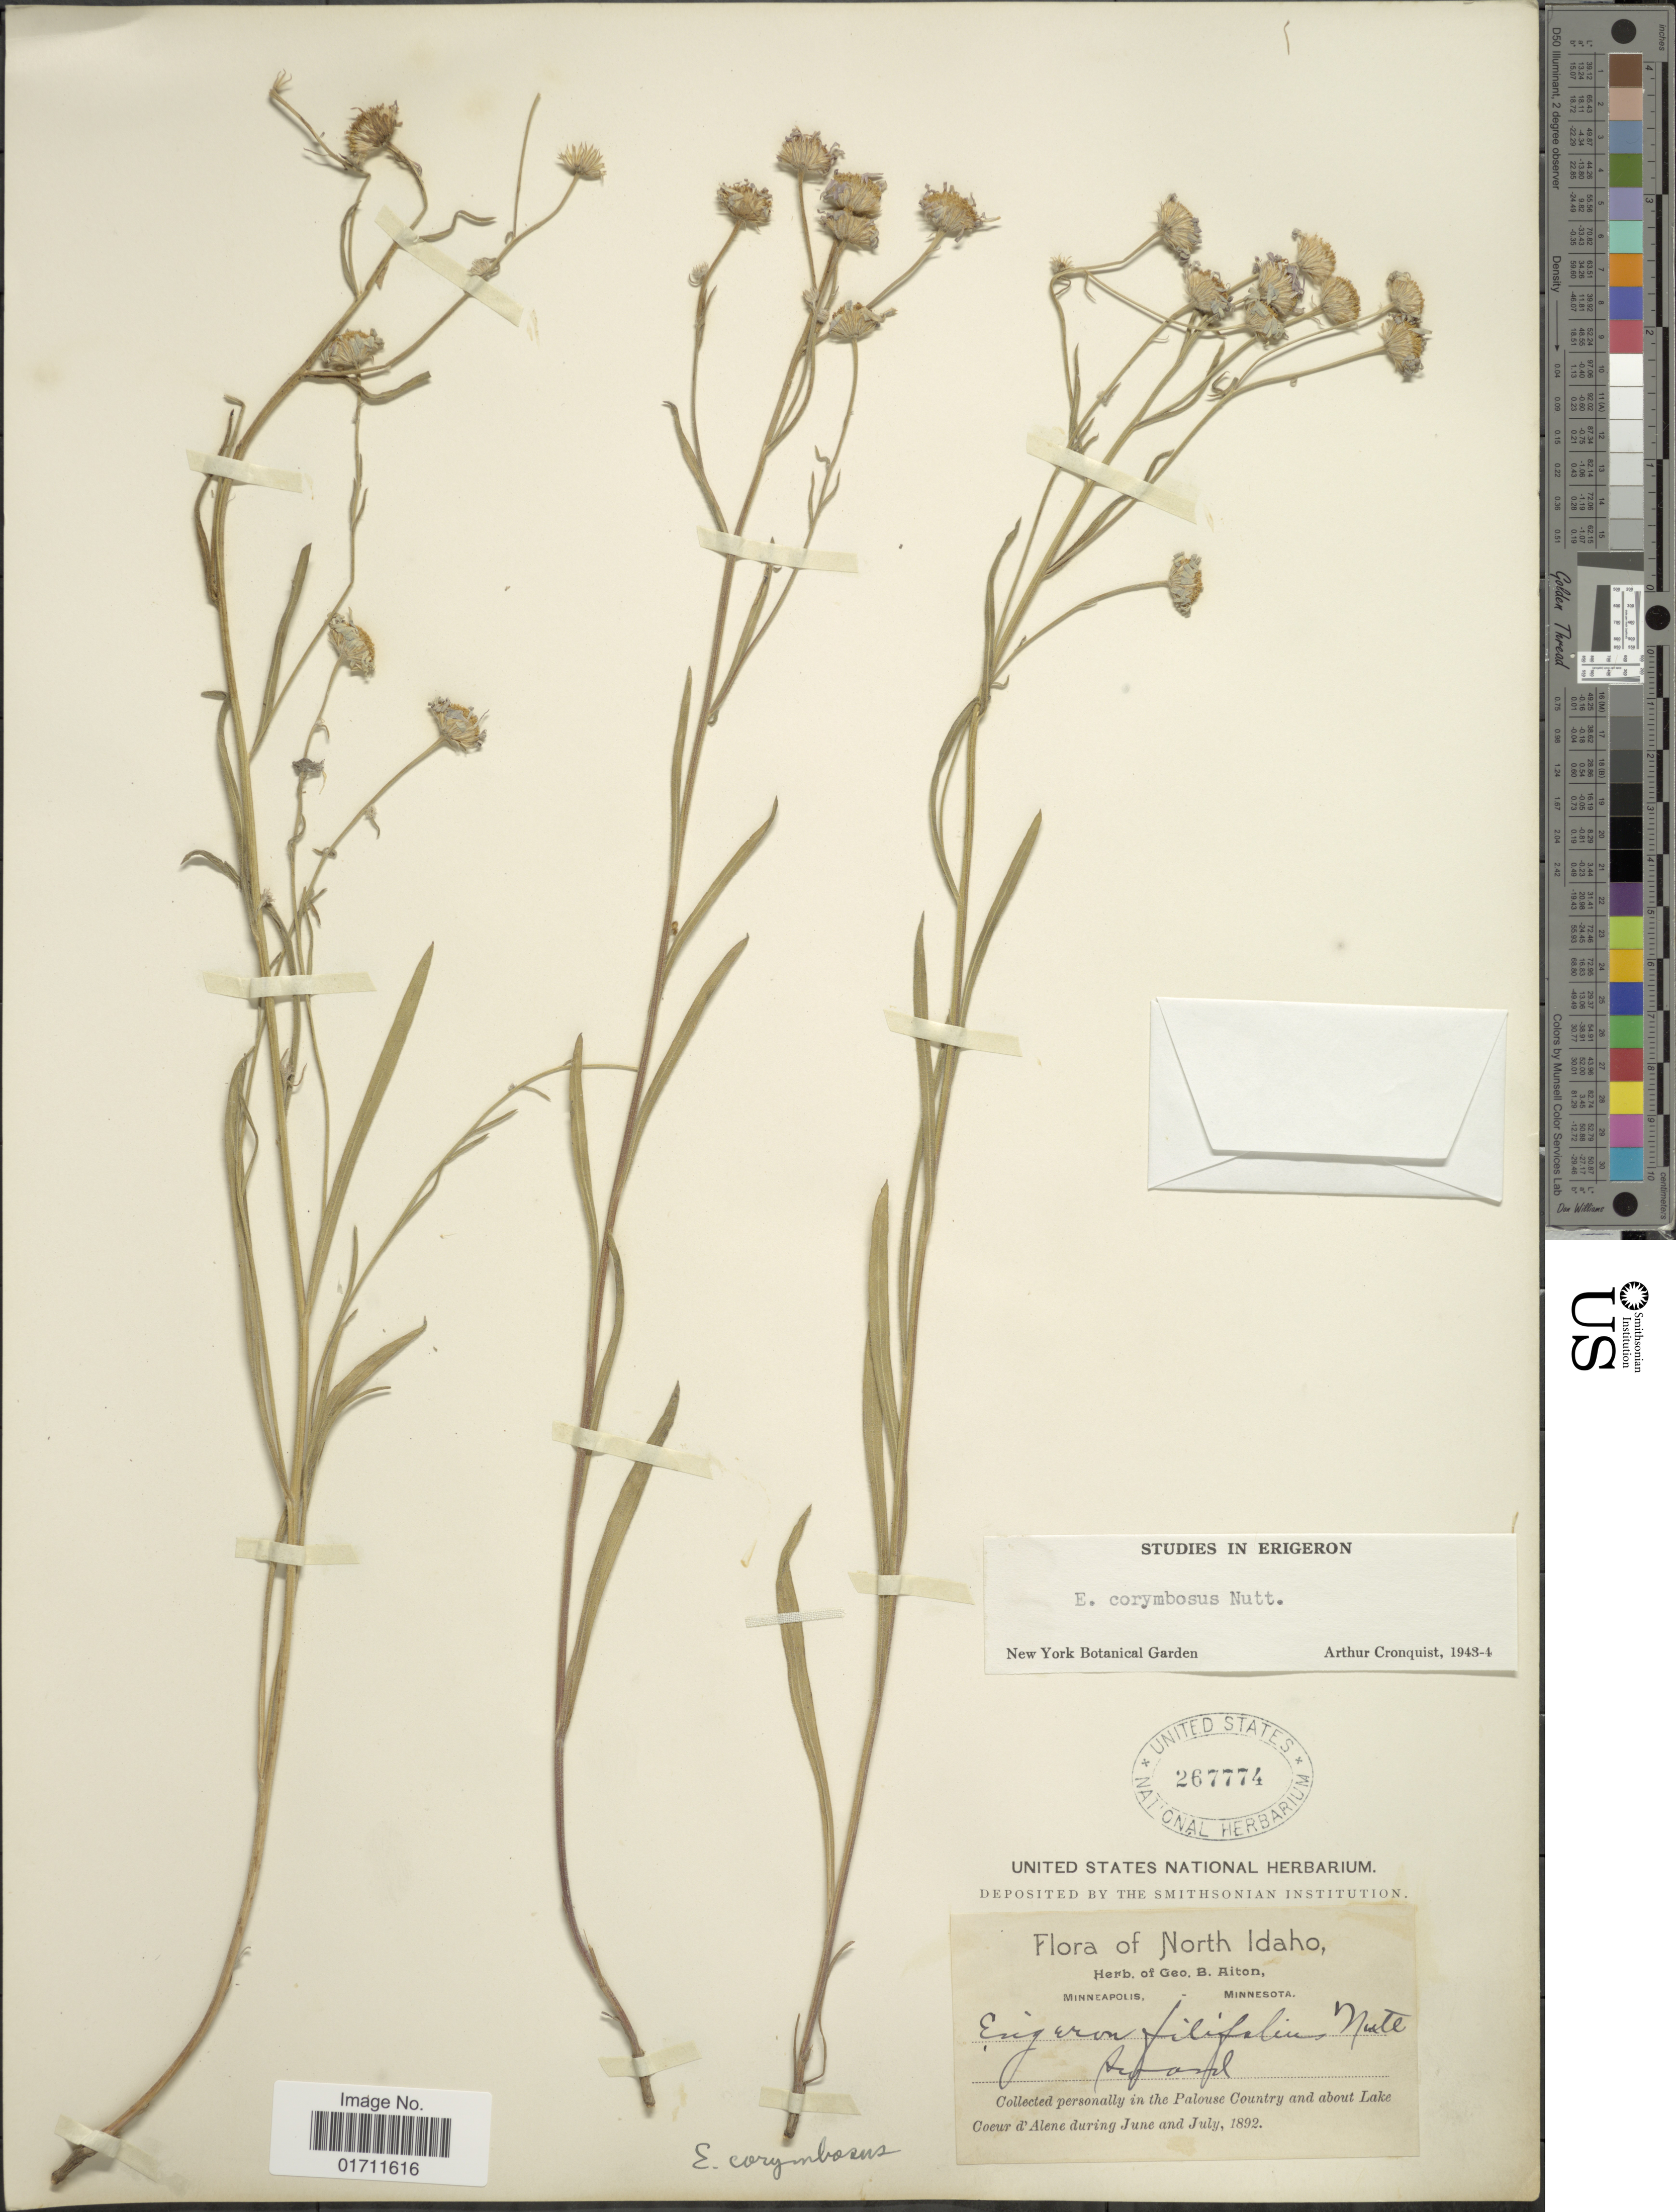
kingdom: Plantae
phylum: Tracheophyta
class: Magnoliopsida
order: Asterales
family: Asteraceae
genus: Erigeron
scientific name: Erigeron corymbosus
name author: Nutt.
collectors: ex herb. G. B. Hinton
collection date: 1892-06/1892-07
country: United States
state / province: Idaho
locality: North Idaho, in the Palouse Country and about Lake, Coeur d'Alene, Sword.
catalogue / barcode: US 267774